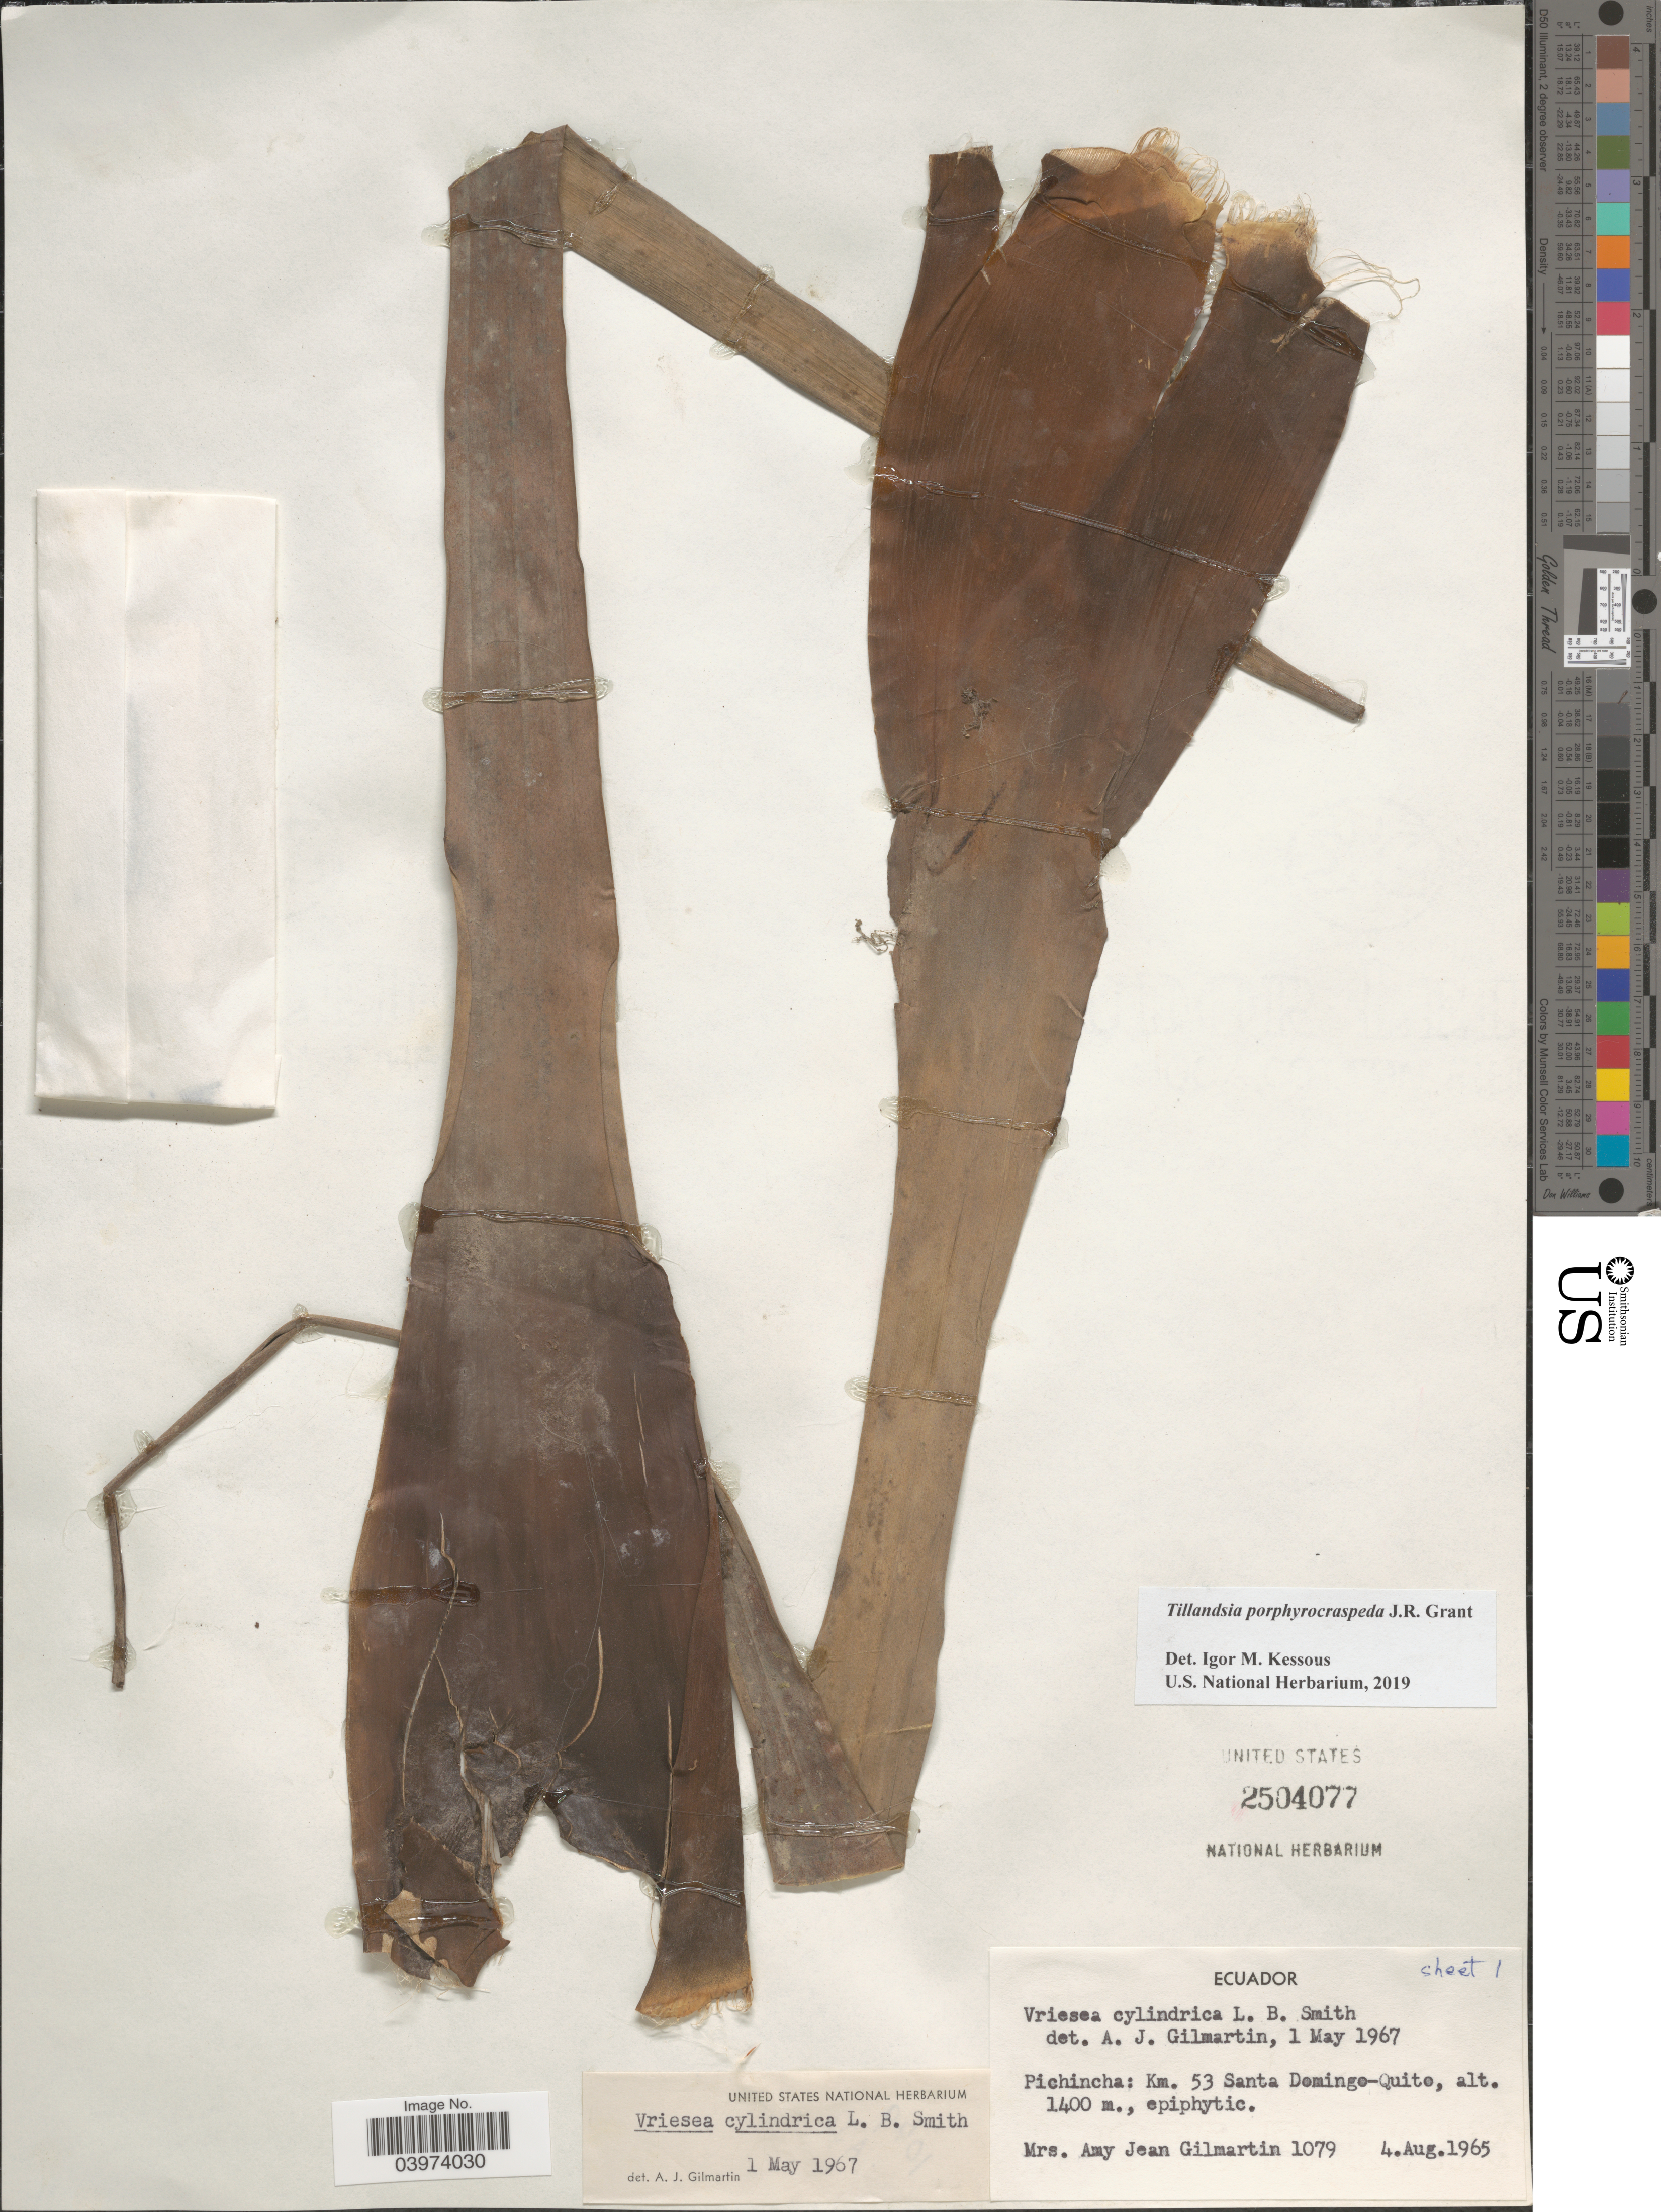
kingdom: Plantae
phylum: Tracheophyta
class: Liliopsida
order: Poales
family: Bromeliaceae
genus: Tillandsia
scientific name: Tillandsia porphyrocraspeda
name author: J.R. Grant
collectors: A. J. Gilmartin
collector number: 1079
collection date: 1965-08-04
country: Ecuador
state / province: Pichincha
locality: Km. 53 Santa Domingo-Quito.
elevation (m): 1400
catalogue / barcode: US 2504077